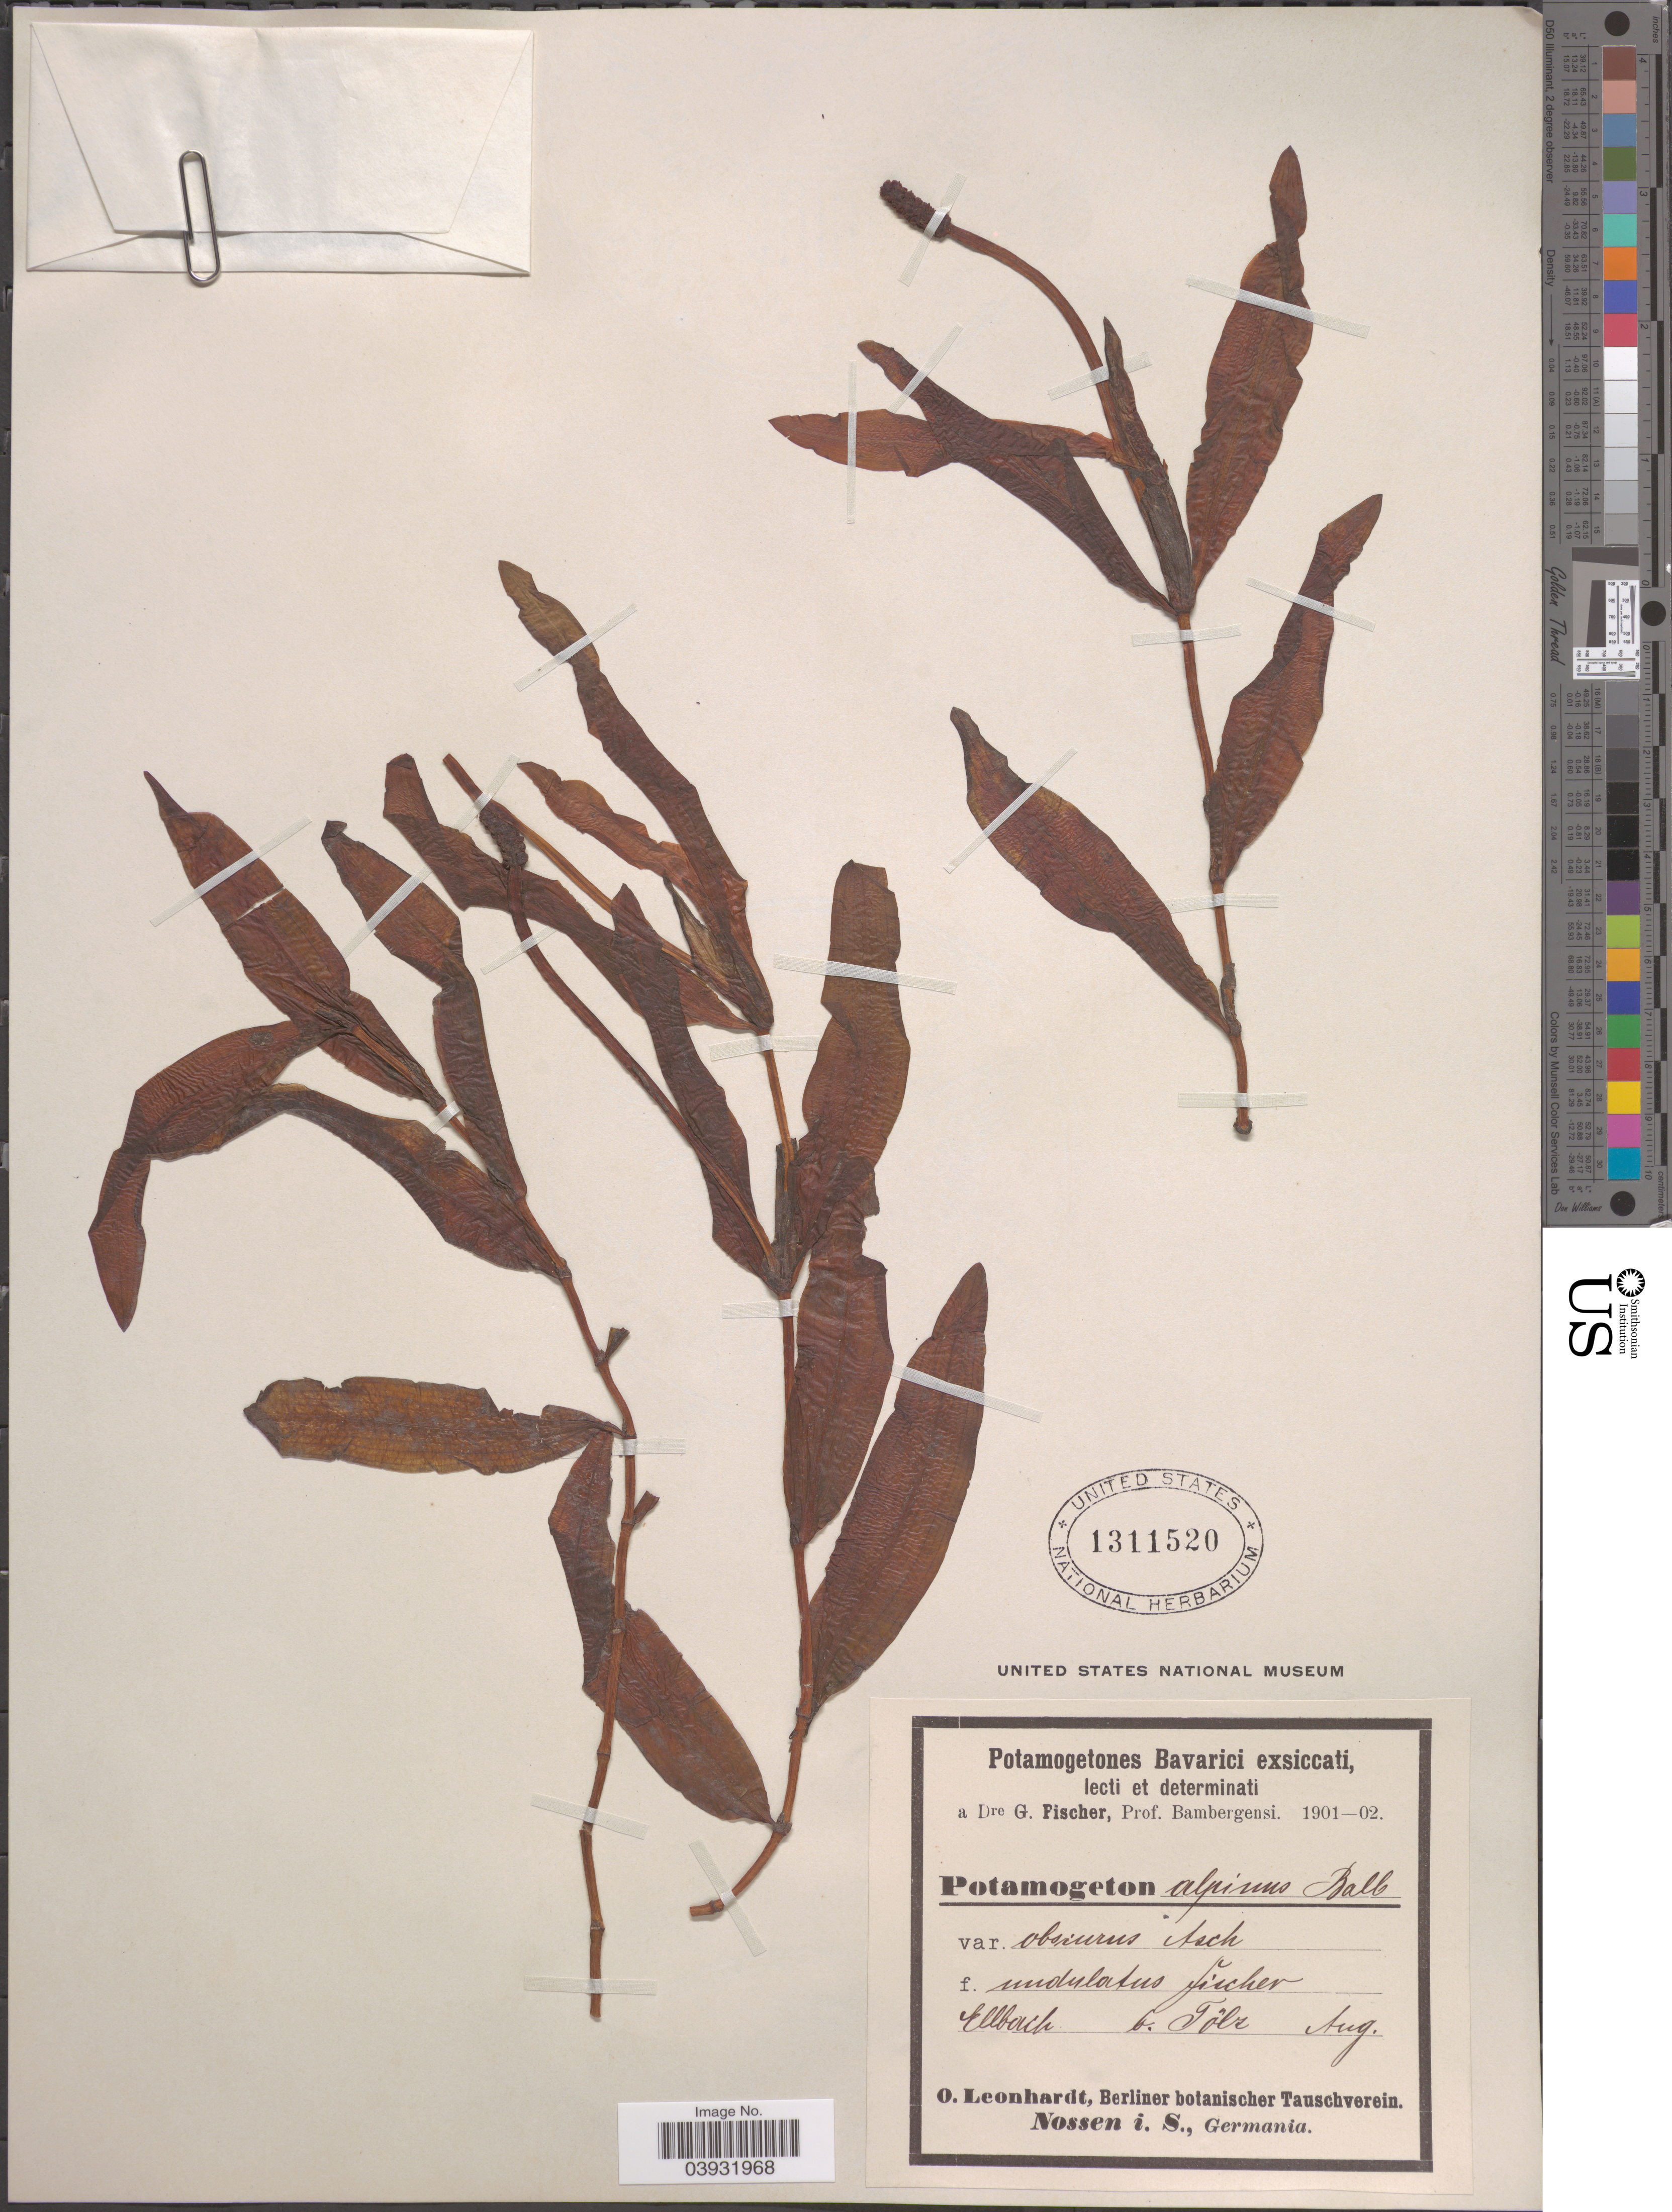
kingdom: Plantae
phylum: Tracheophyta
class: Liliopsida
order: Alismatales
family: Potamogetonaceae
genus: Potamogeton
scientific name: Potamogeton alpinus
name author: Balb.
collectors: O. Leonhardt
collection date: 1901-08/1902-08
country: Germany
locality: Elback b. Tölz.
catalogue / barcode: US 1311520